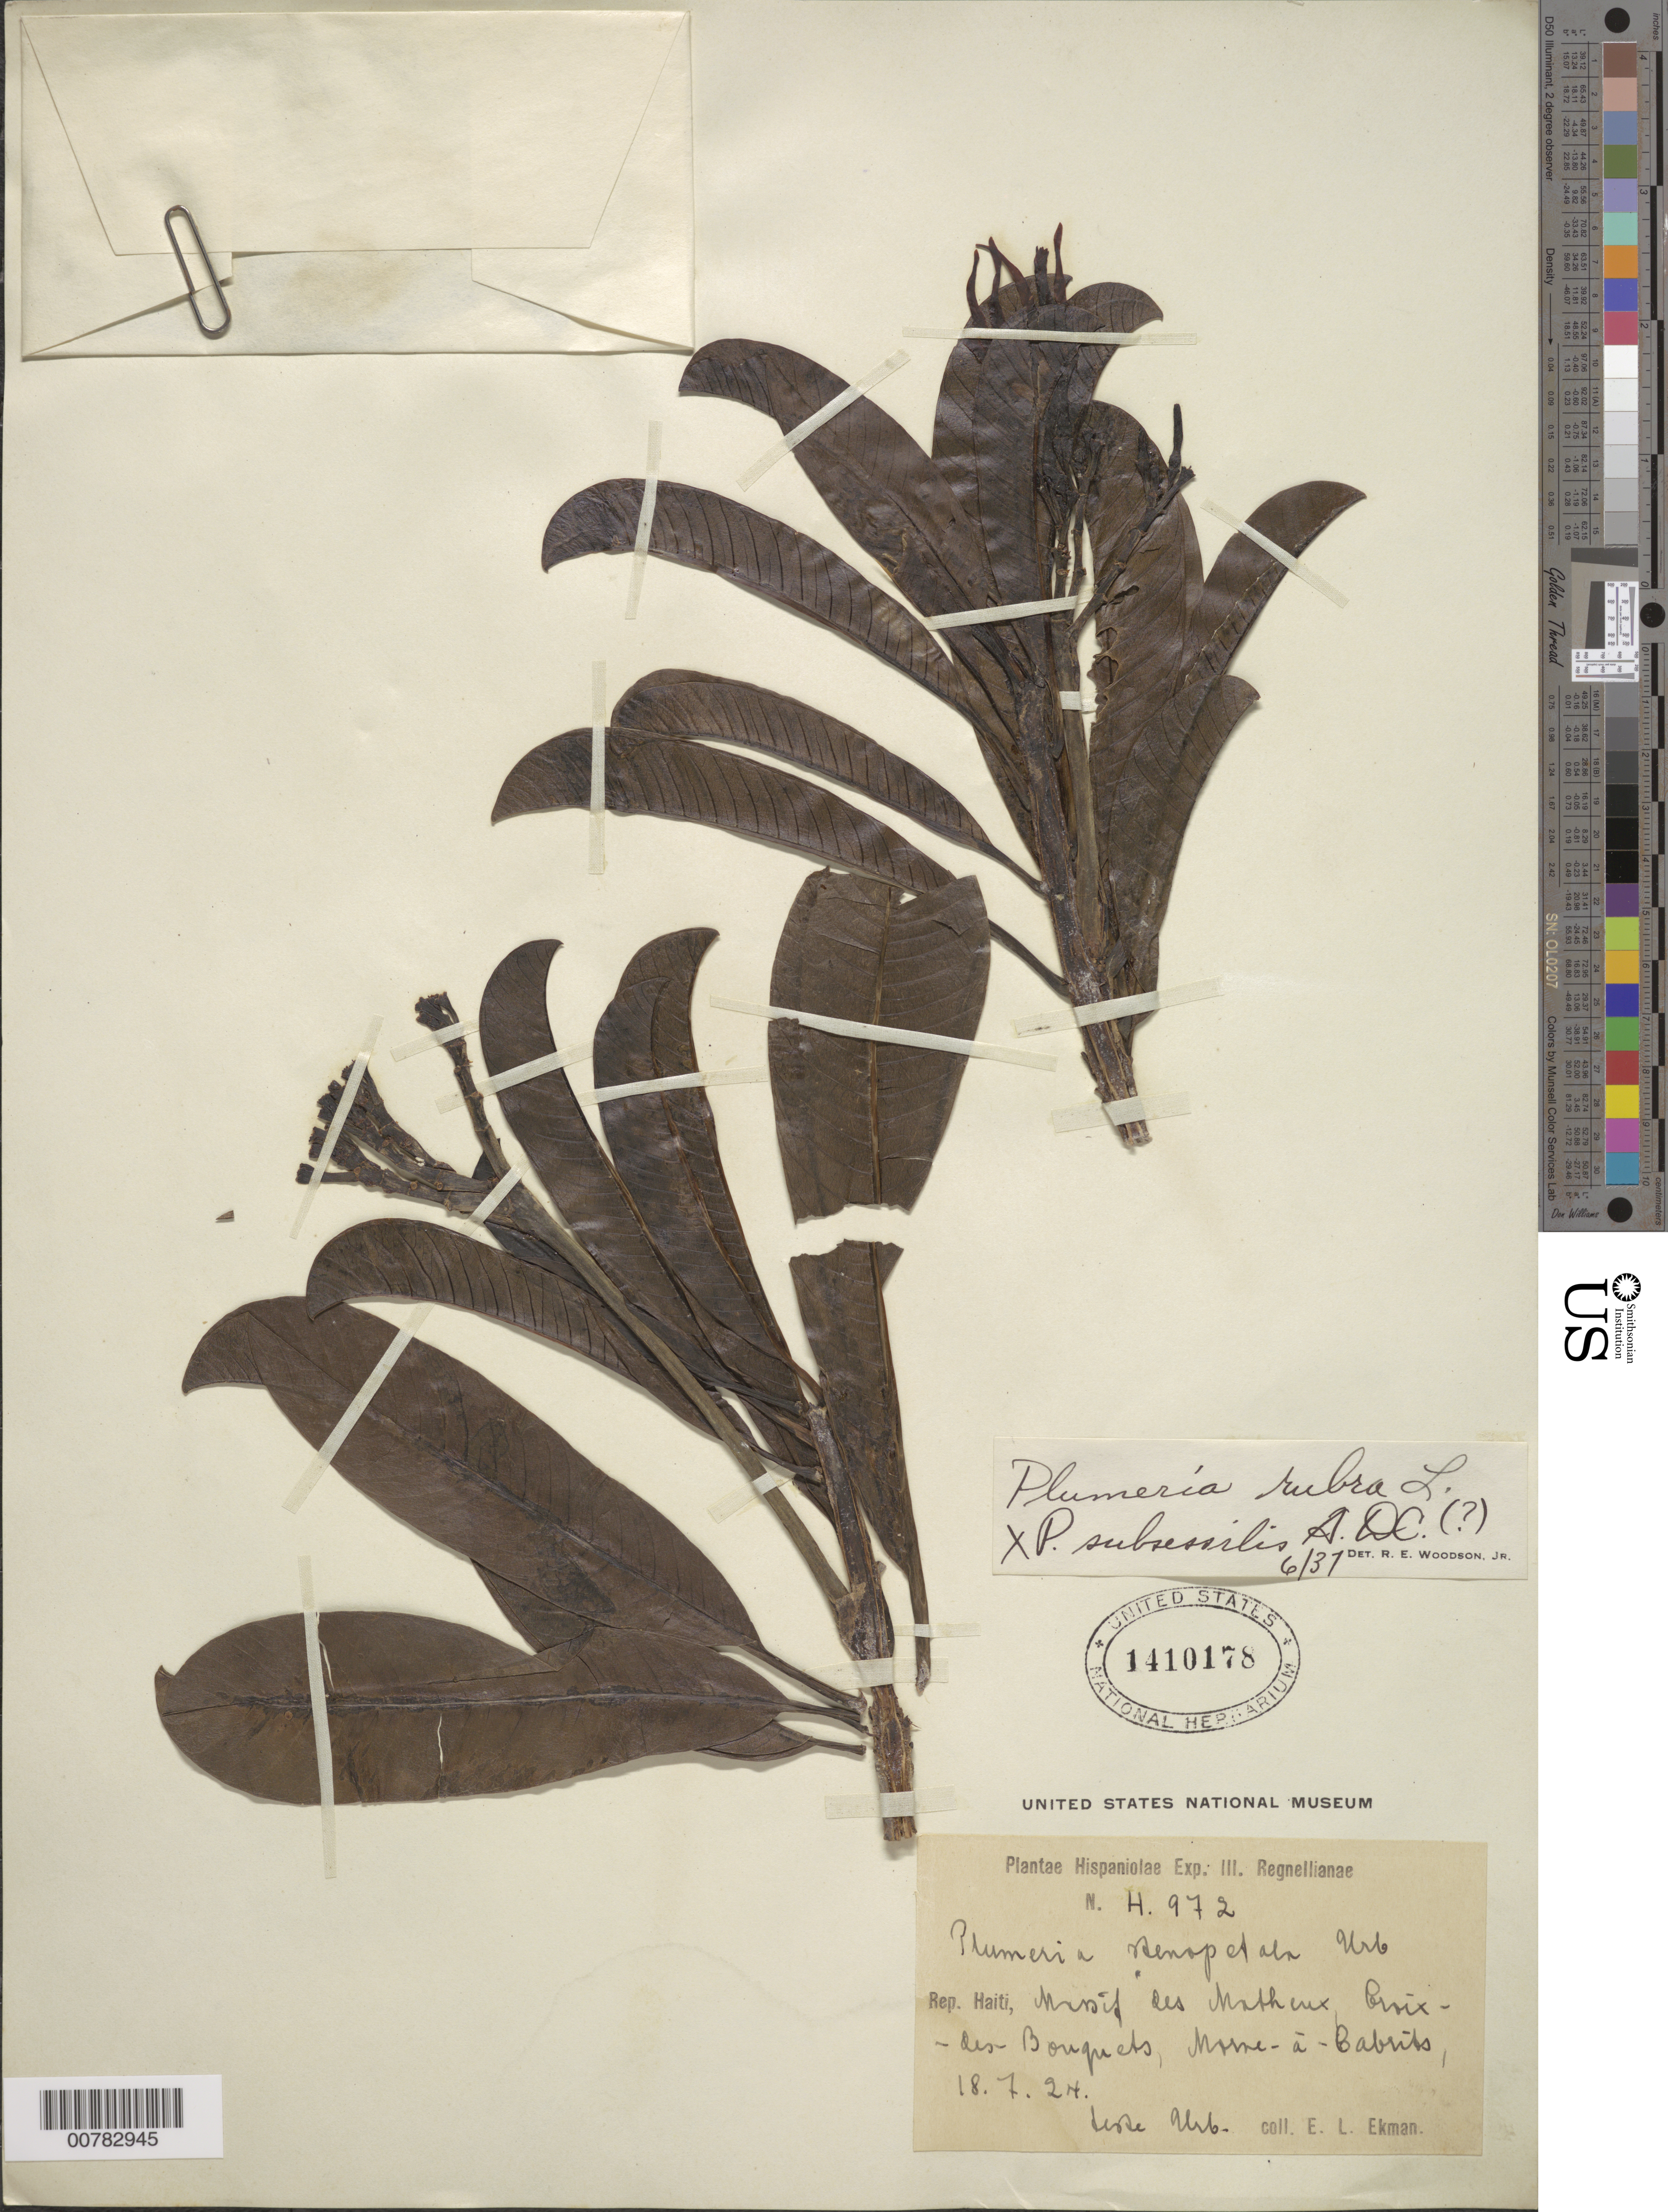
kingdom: Plantae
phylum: Tracheophyta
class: Magnoliopsida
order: Gentianales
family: Apocynaceae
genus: Plumeria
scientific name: Plumeria rubra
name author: L.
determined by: Woodson, R. E., Jr.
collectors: E. L. Ekman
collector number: H 972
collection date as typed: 18 Jul 1924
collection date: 1924-07-18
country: Haiti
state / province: Ouest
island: Hispaniola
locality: Croix-des-Bouquets, Massif des Matheux, Morne-à-Cabrits.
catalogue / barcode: US 1410178